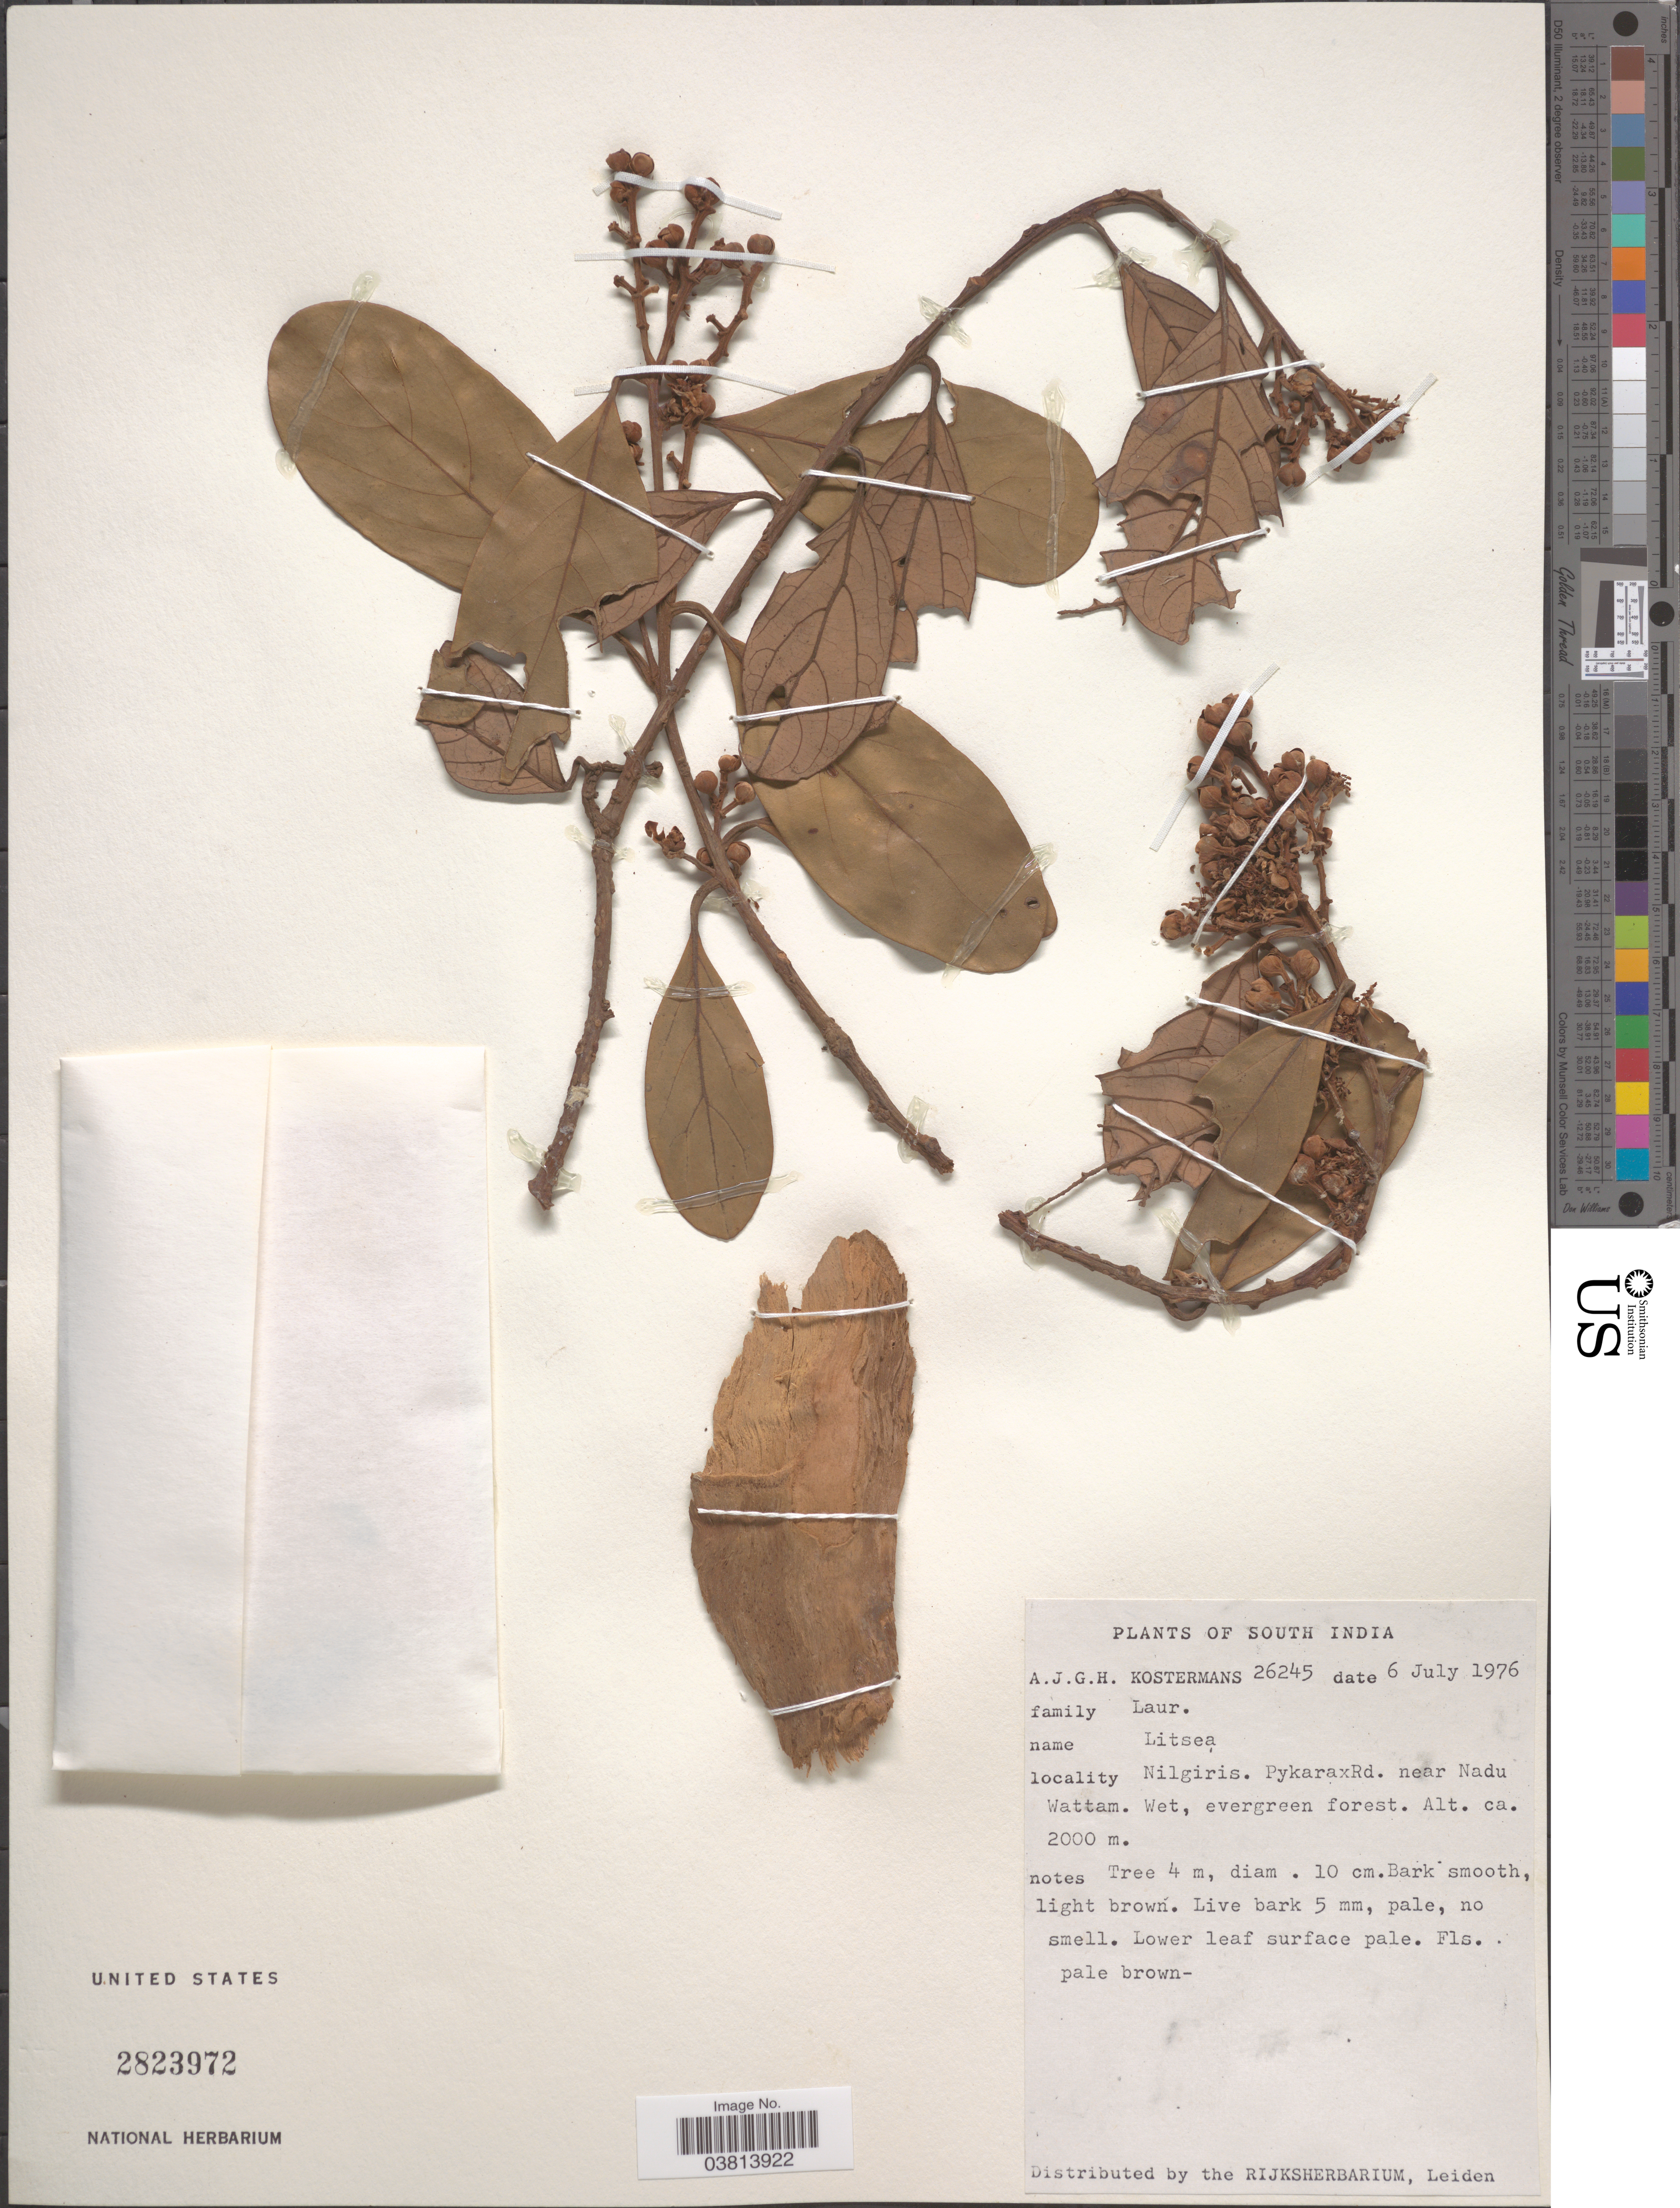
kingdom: Plantae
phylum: Tracheophyta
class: Magnoliopsida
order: Laurales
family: Lauraceae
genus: Litsea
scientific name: Litsea sp.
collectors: A. J. G. Kostermans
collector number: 26245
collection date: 1976-07-06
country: India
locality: South India. Nilgiris. Pykara Rd. near Nadu Wattam.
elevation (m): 2000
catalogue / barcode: US 2823972